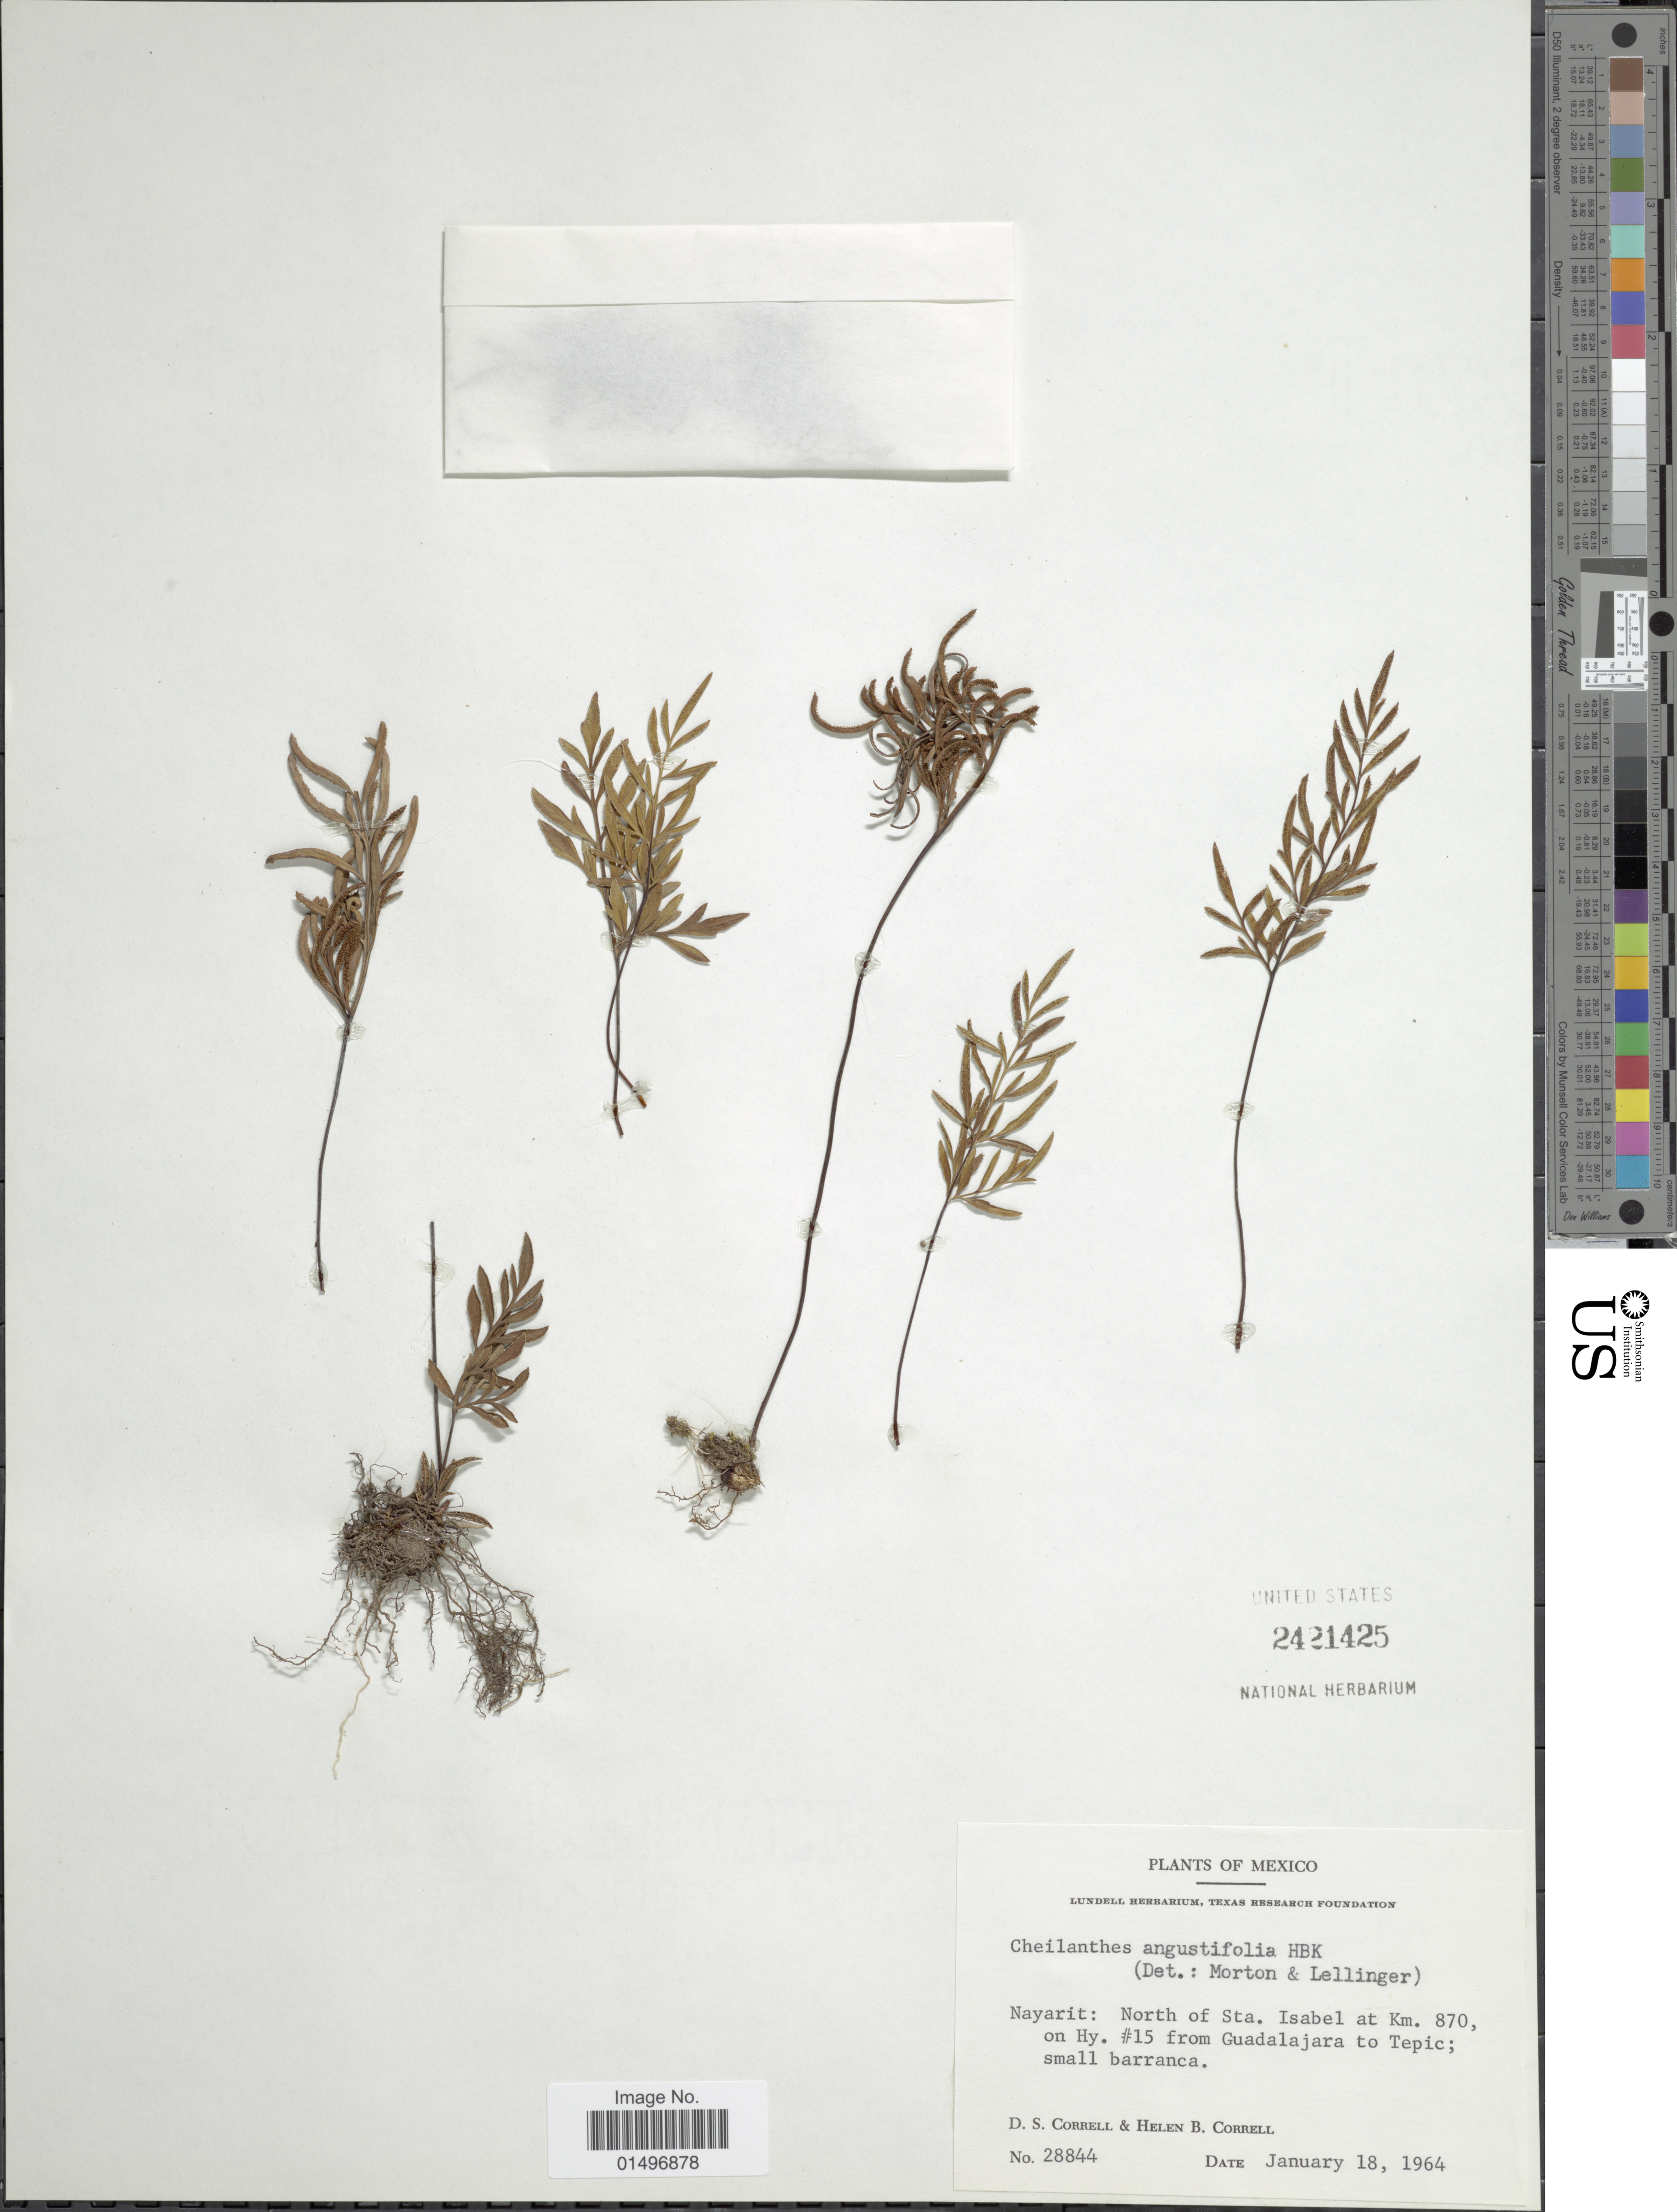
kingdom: Plantae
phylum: Tracheophyta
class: Polypodiopsida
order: Polypodiales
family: Pteridaceae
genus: Gaga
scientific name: Gaga angustifolia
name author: (Kunth) Fay W. Li & Windham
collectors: D. S. Correll & H. Correll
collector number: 28844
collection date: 1964-01-18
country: Mexico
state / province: Nayarit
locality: Mexico, North of Sta. Isabel at Km 870, on Hy. #15 from Guadalajara to Tepic.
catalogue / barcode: US 2421425